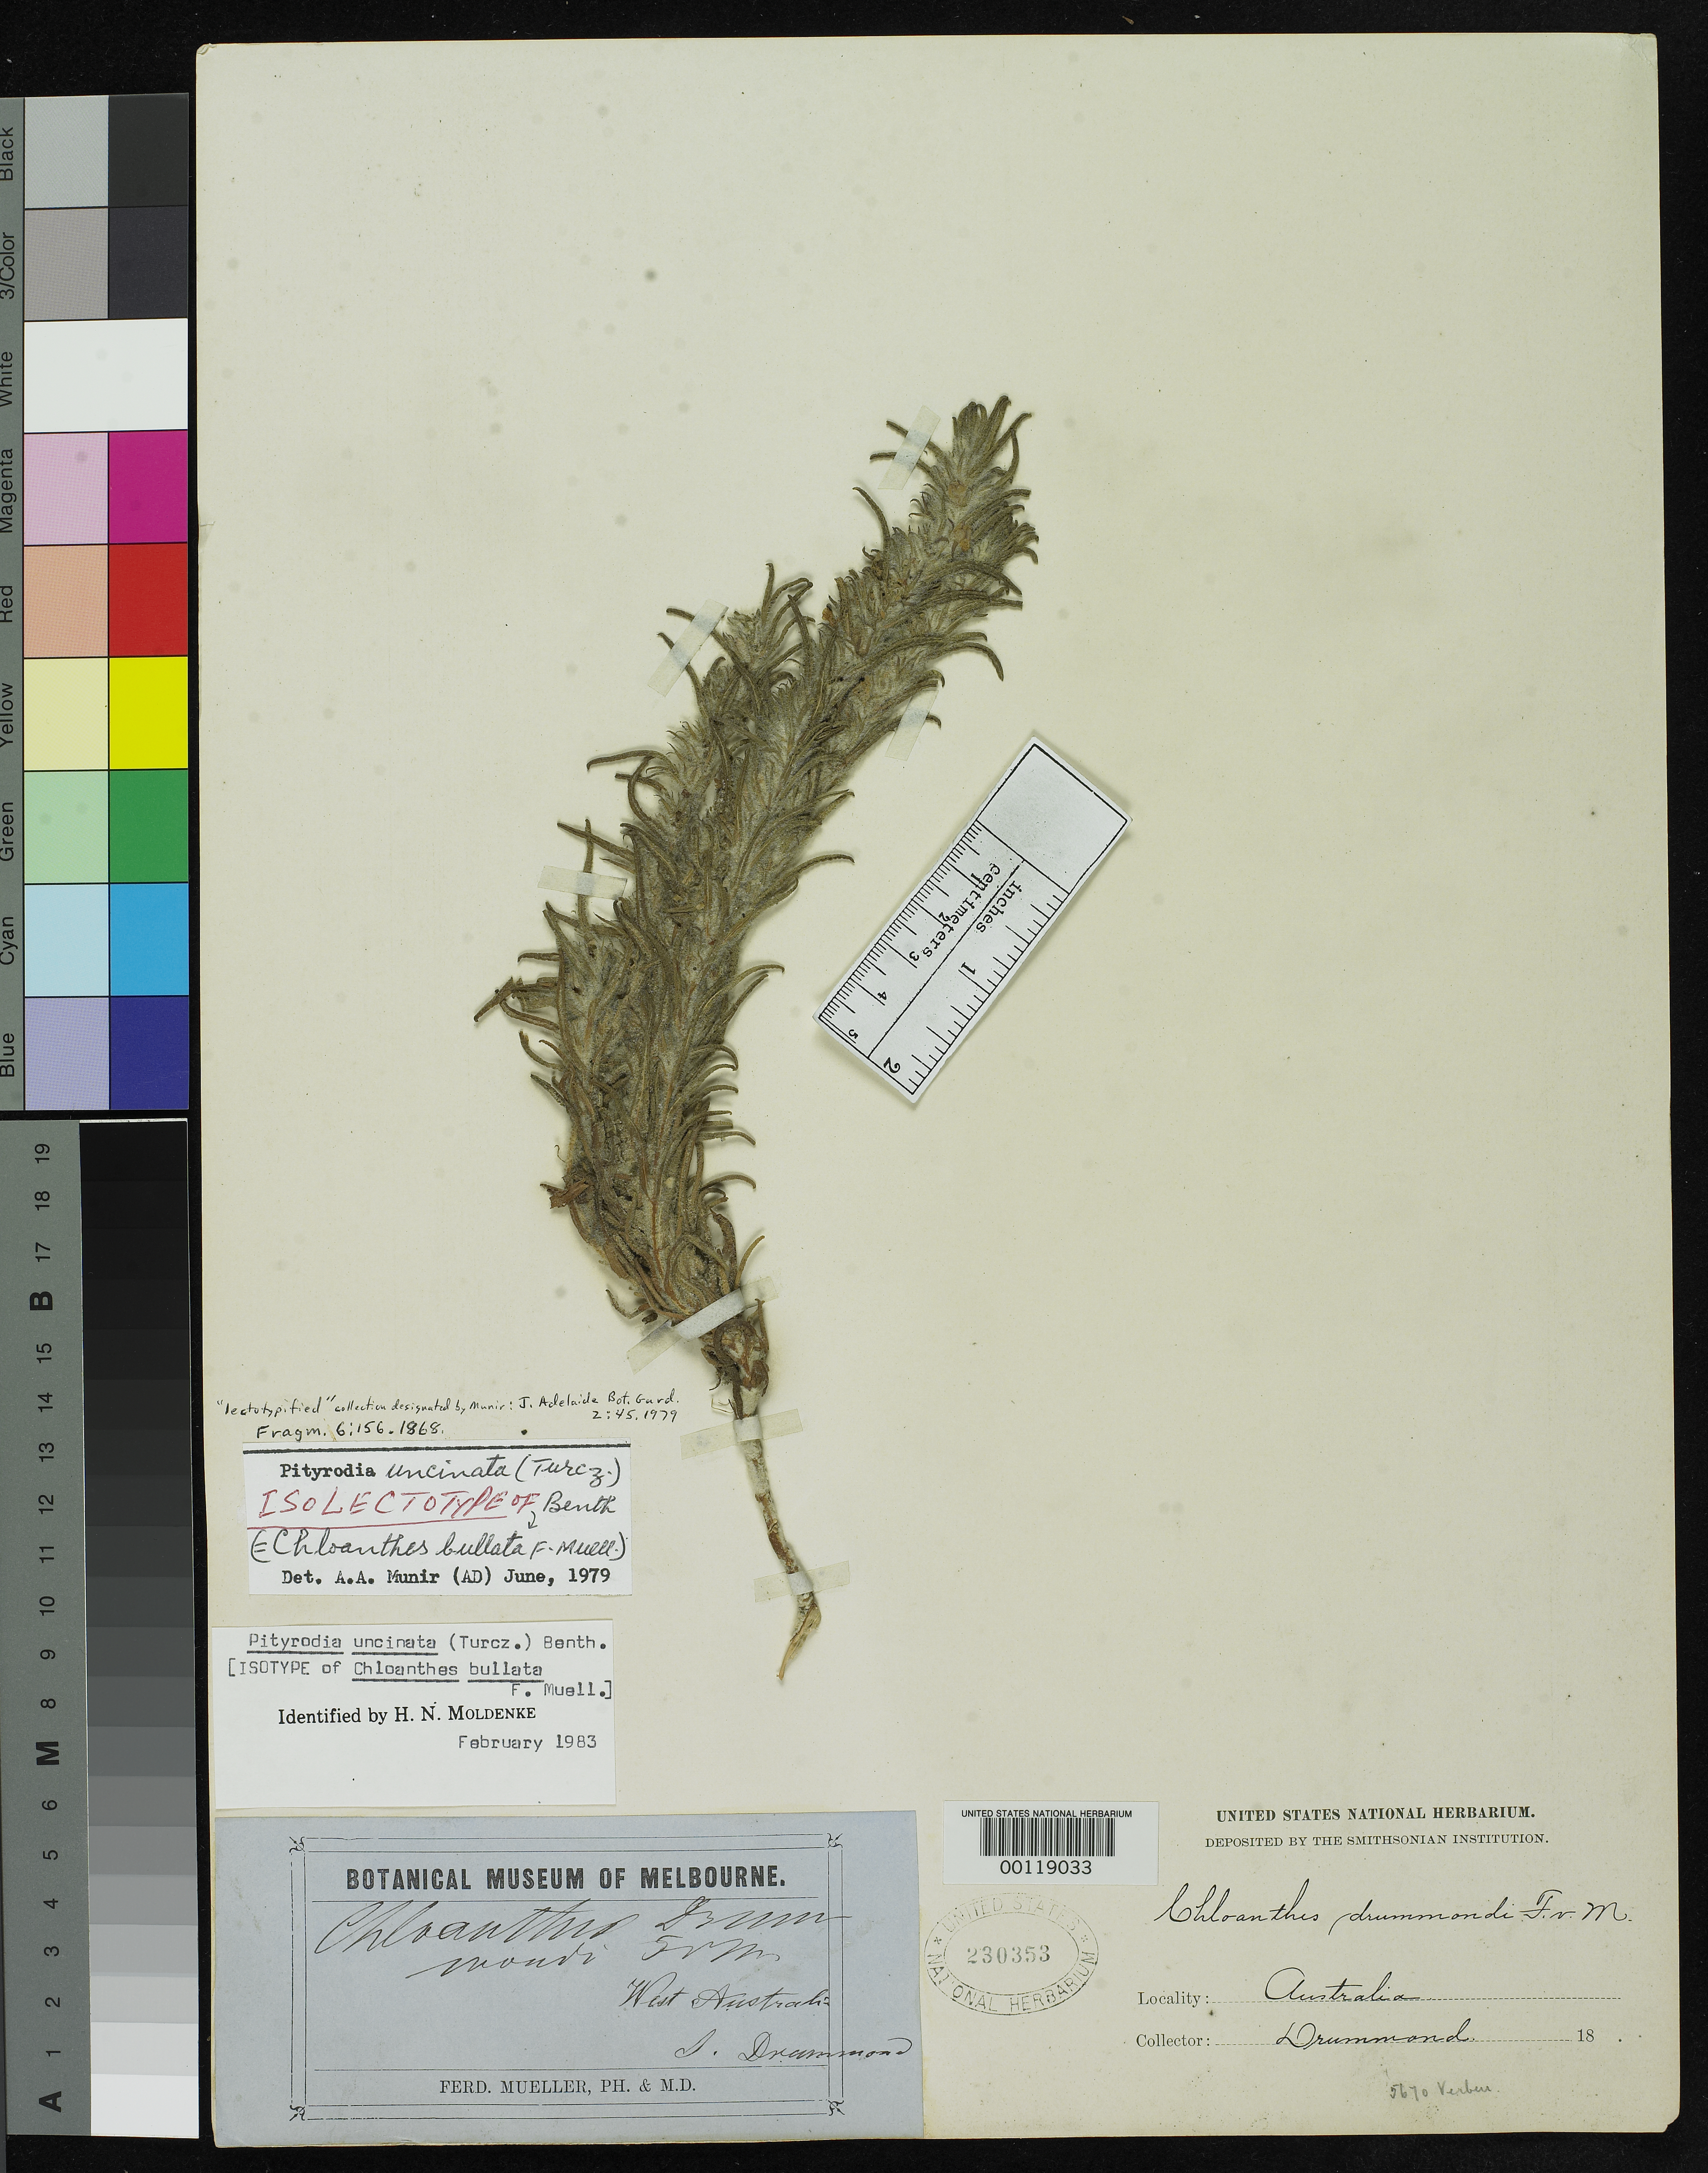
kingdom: Plantae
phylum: Tracheophyta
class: Magnoliopsida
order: Lamiales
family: Lamiaceae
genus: Chloanthes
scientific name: Chloanthes bullata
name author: F. Muell.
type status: Isolectotype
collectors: J. Drummond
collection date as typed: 18--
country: Australia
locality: West Australia.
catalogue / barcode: US 230353